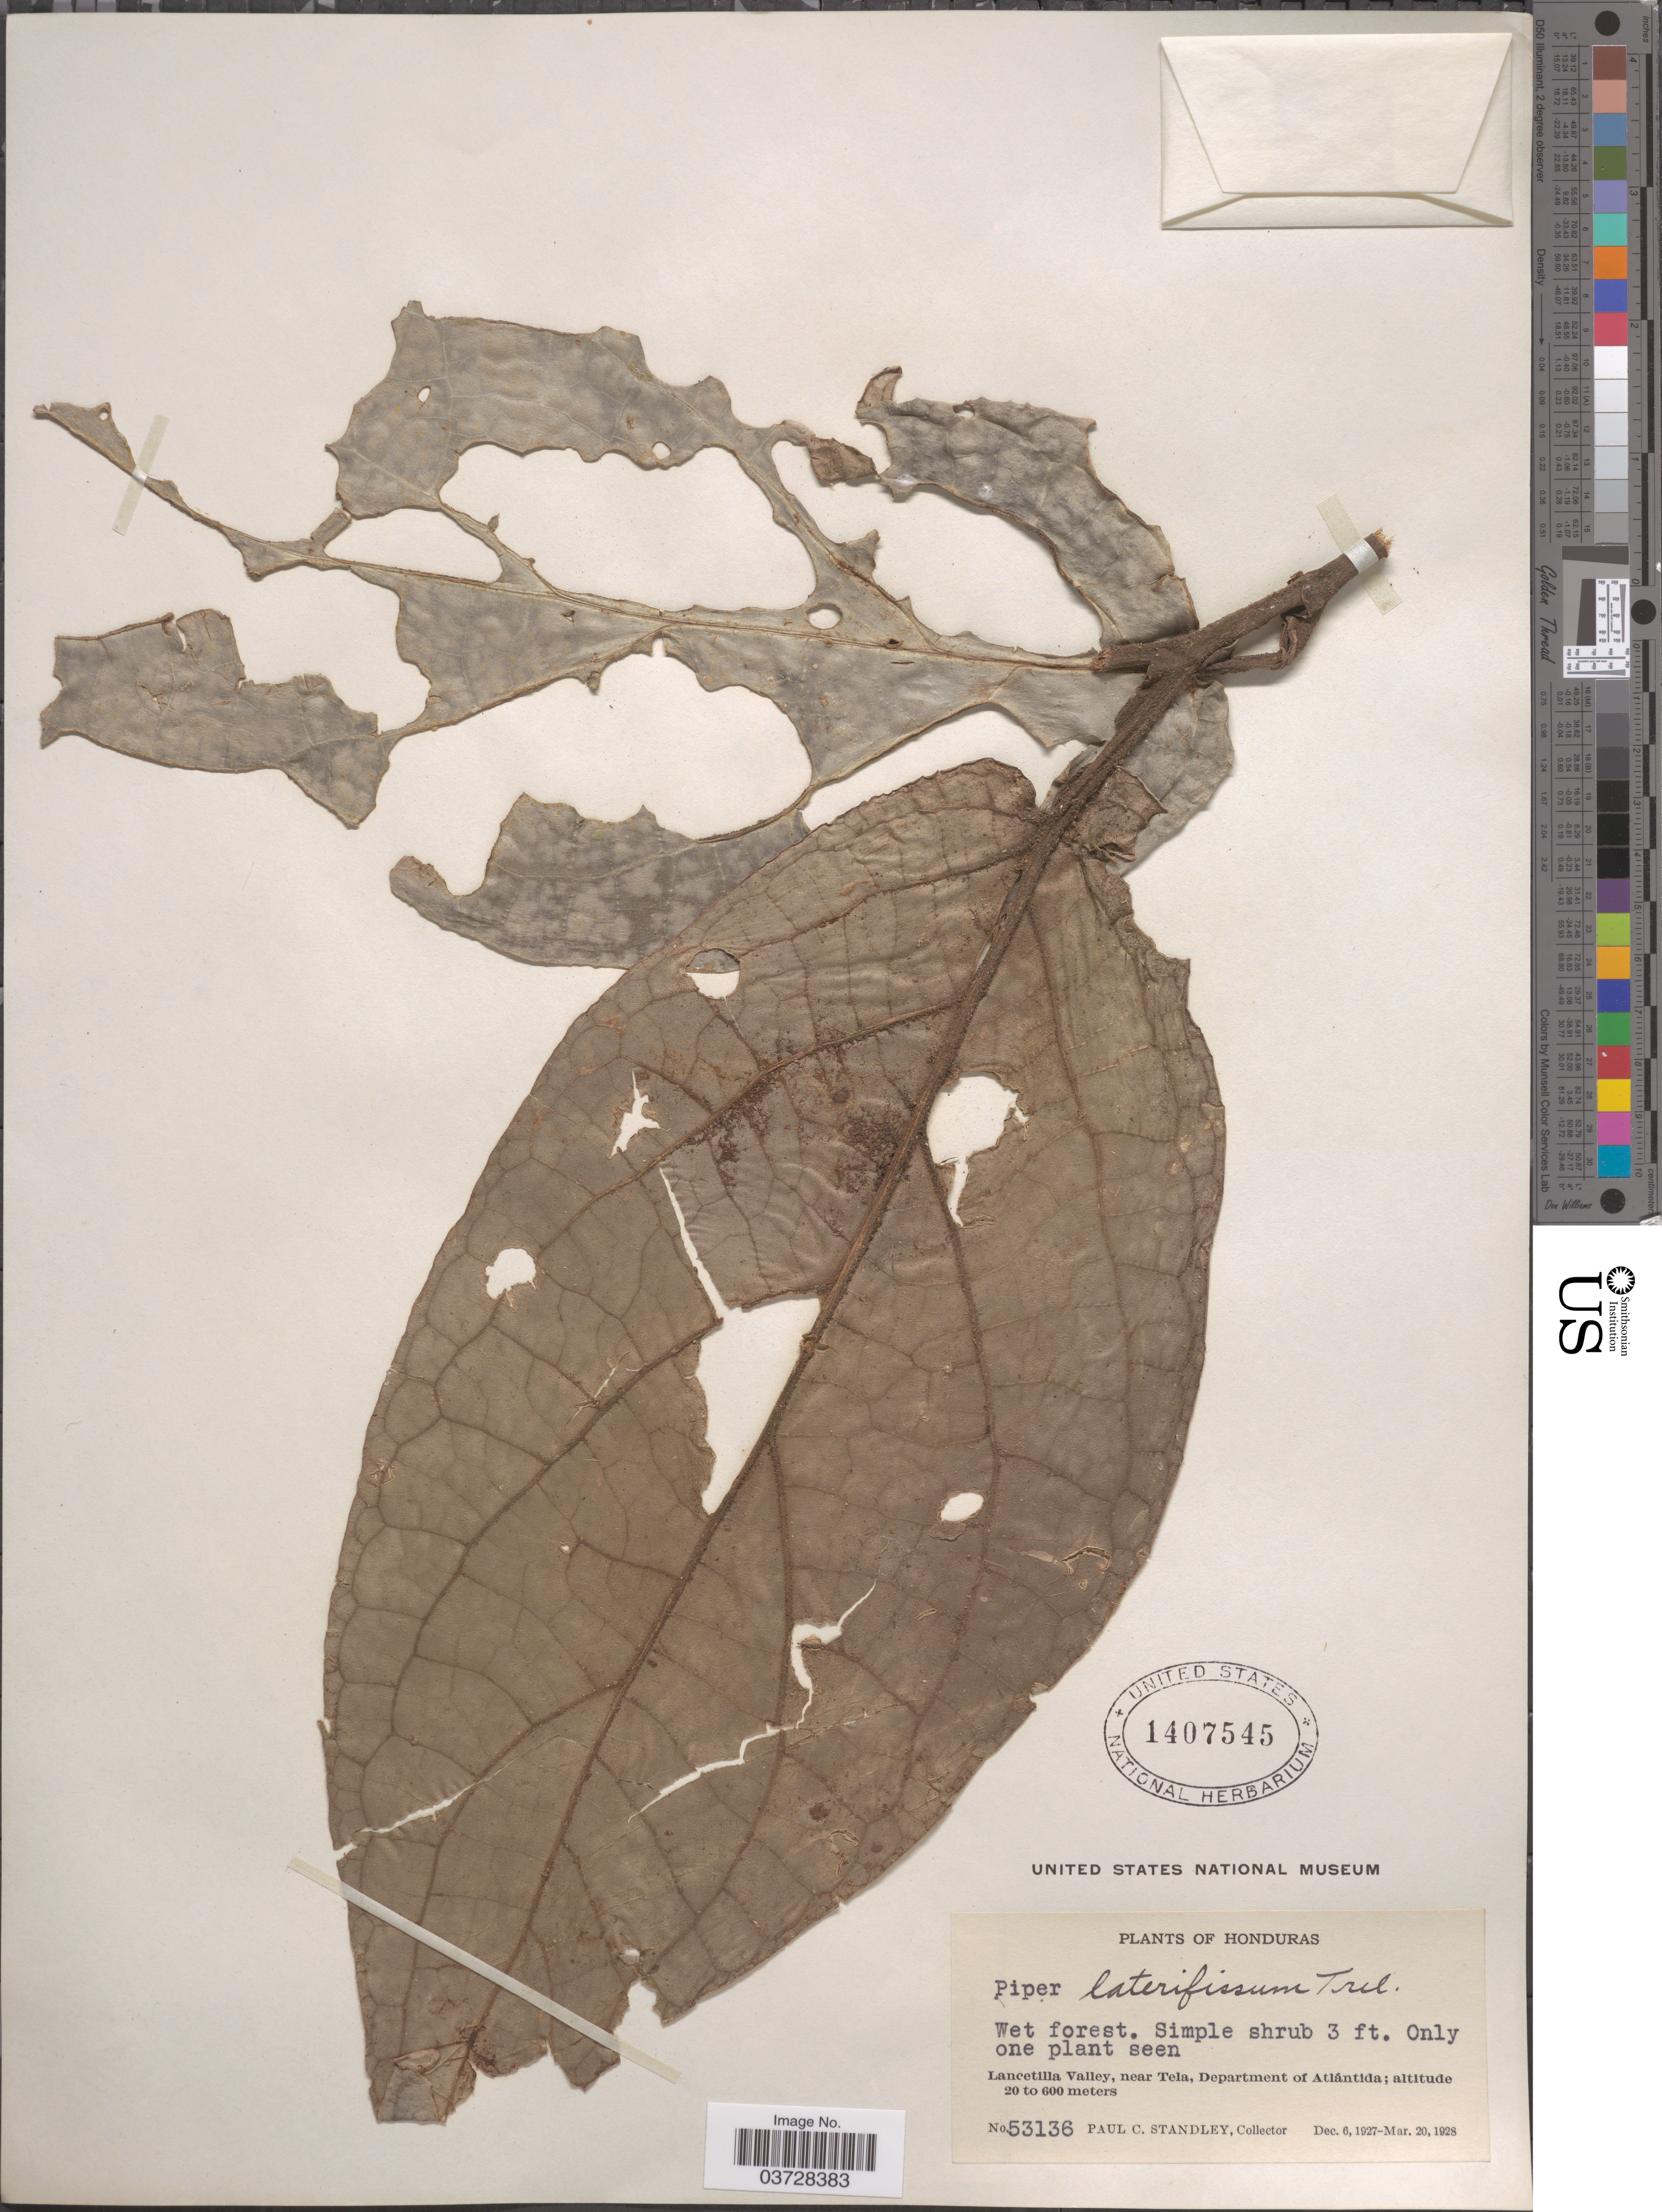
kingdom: Plantae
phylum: Tracheophyta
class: Magnoliopsida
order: Piperales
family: Piperaceae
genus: Piper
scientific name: Piper laterifissum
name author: Trel.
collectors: P. C. Standley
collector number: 53136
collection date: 1927-12-06/1928-03-20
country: Honduras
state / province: Atlantida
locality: Lancetilla Valley, near Tela, Department of Atlántida.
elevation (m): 20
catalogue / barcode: US 1407545